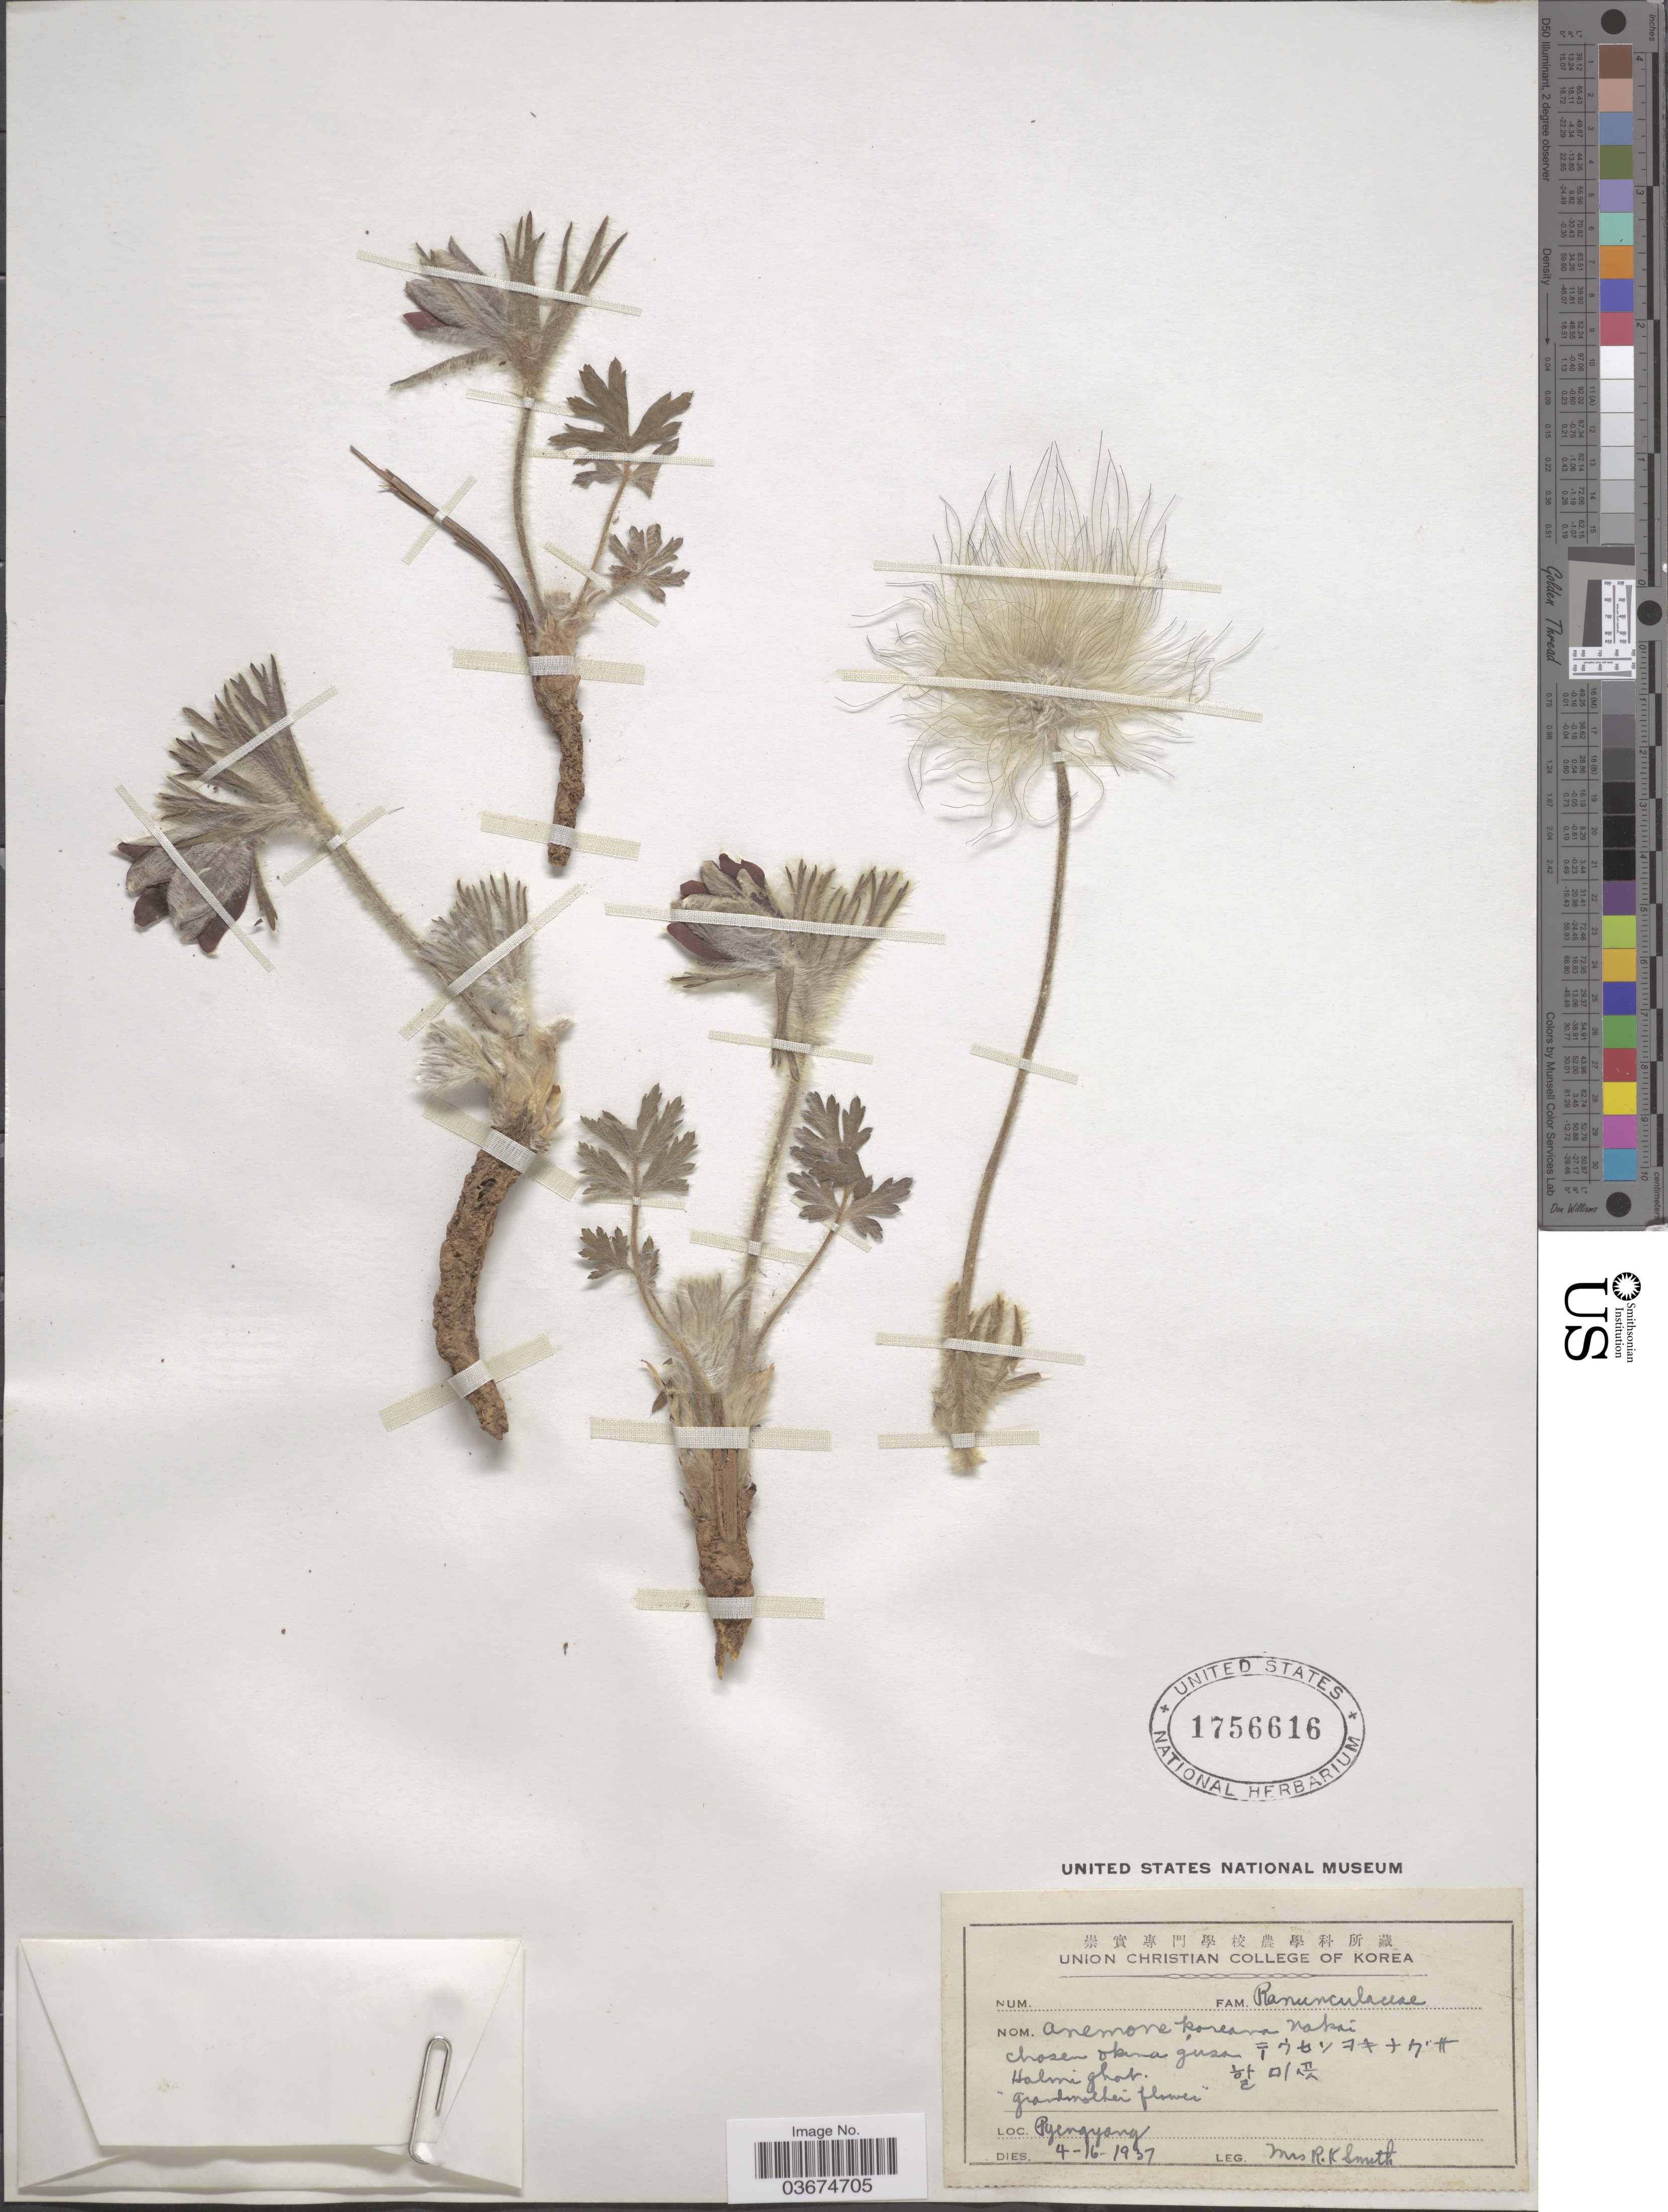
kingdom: Plantae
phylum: Tracheophyta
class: Magnoliopsida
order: Ranunculales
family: Ranunculaceae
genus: Pulsatilla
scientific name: Pulsatilla koreana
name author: (Y. Yabe ex Nakai) Nakai ex T. Mori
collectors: Mrs. R. K. Smith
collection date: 1937-04-16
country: North Korea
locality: Pyengyang.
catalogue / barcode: US 1756616